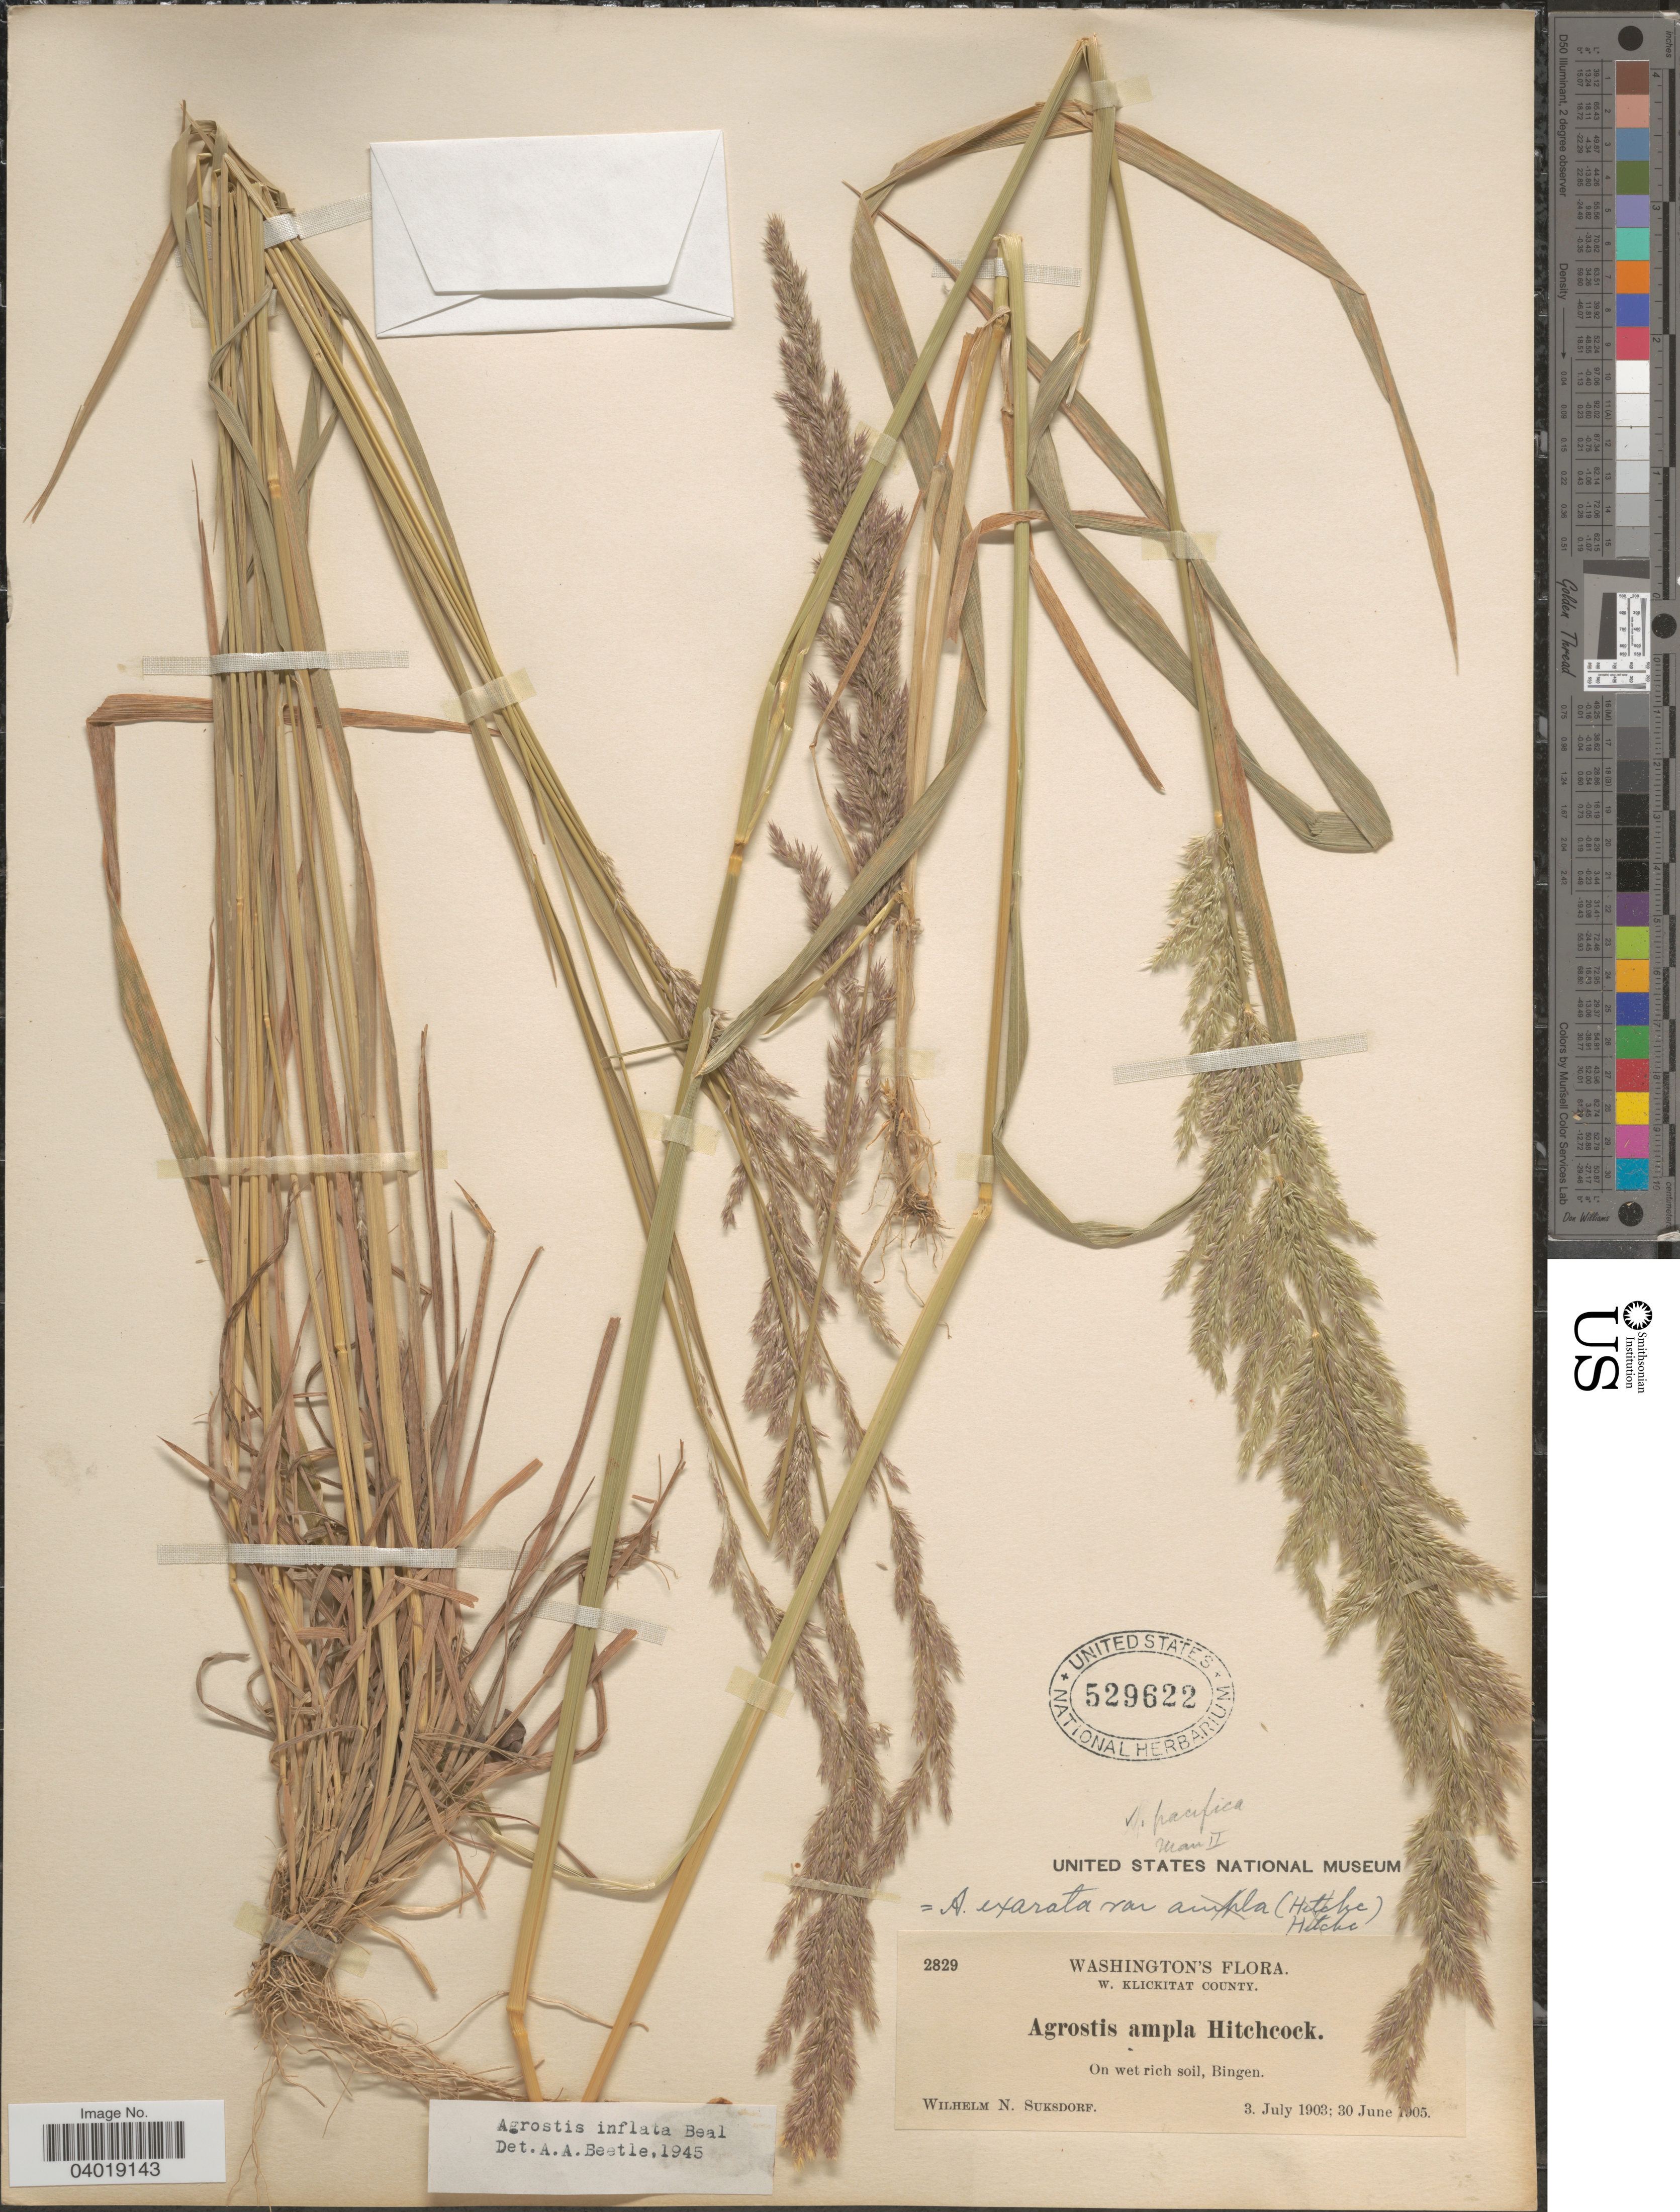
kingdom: Plantae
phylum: Tracheophyta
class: Liliopsida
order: Poales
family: Poaceae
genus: Agrostis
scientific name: Agrostis exarata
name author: Trin.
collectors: W. N. Suksdorf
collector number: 2829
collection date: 1903-07-03/1905-06-30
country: United States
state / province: Washington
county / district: Klickitat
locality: W. Klickitat County. Bingen.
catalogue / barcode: US 529622